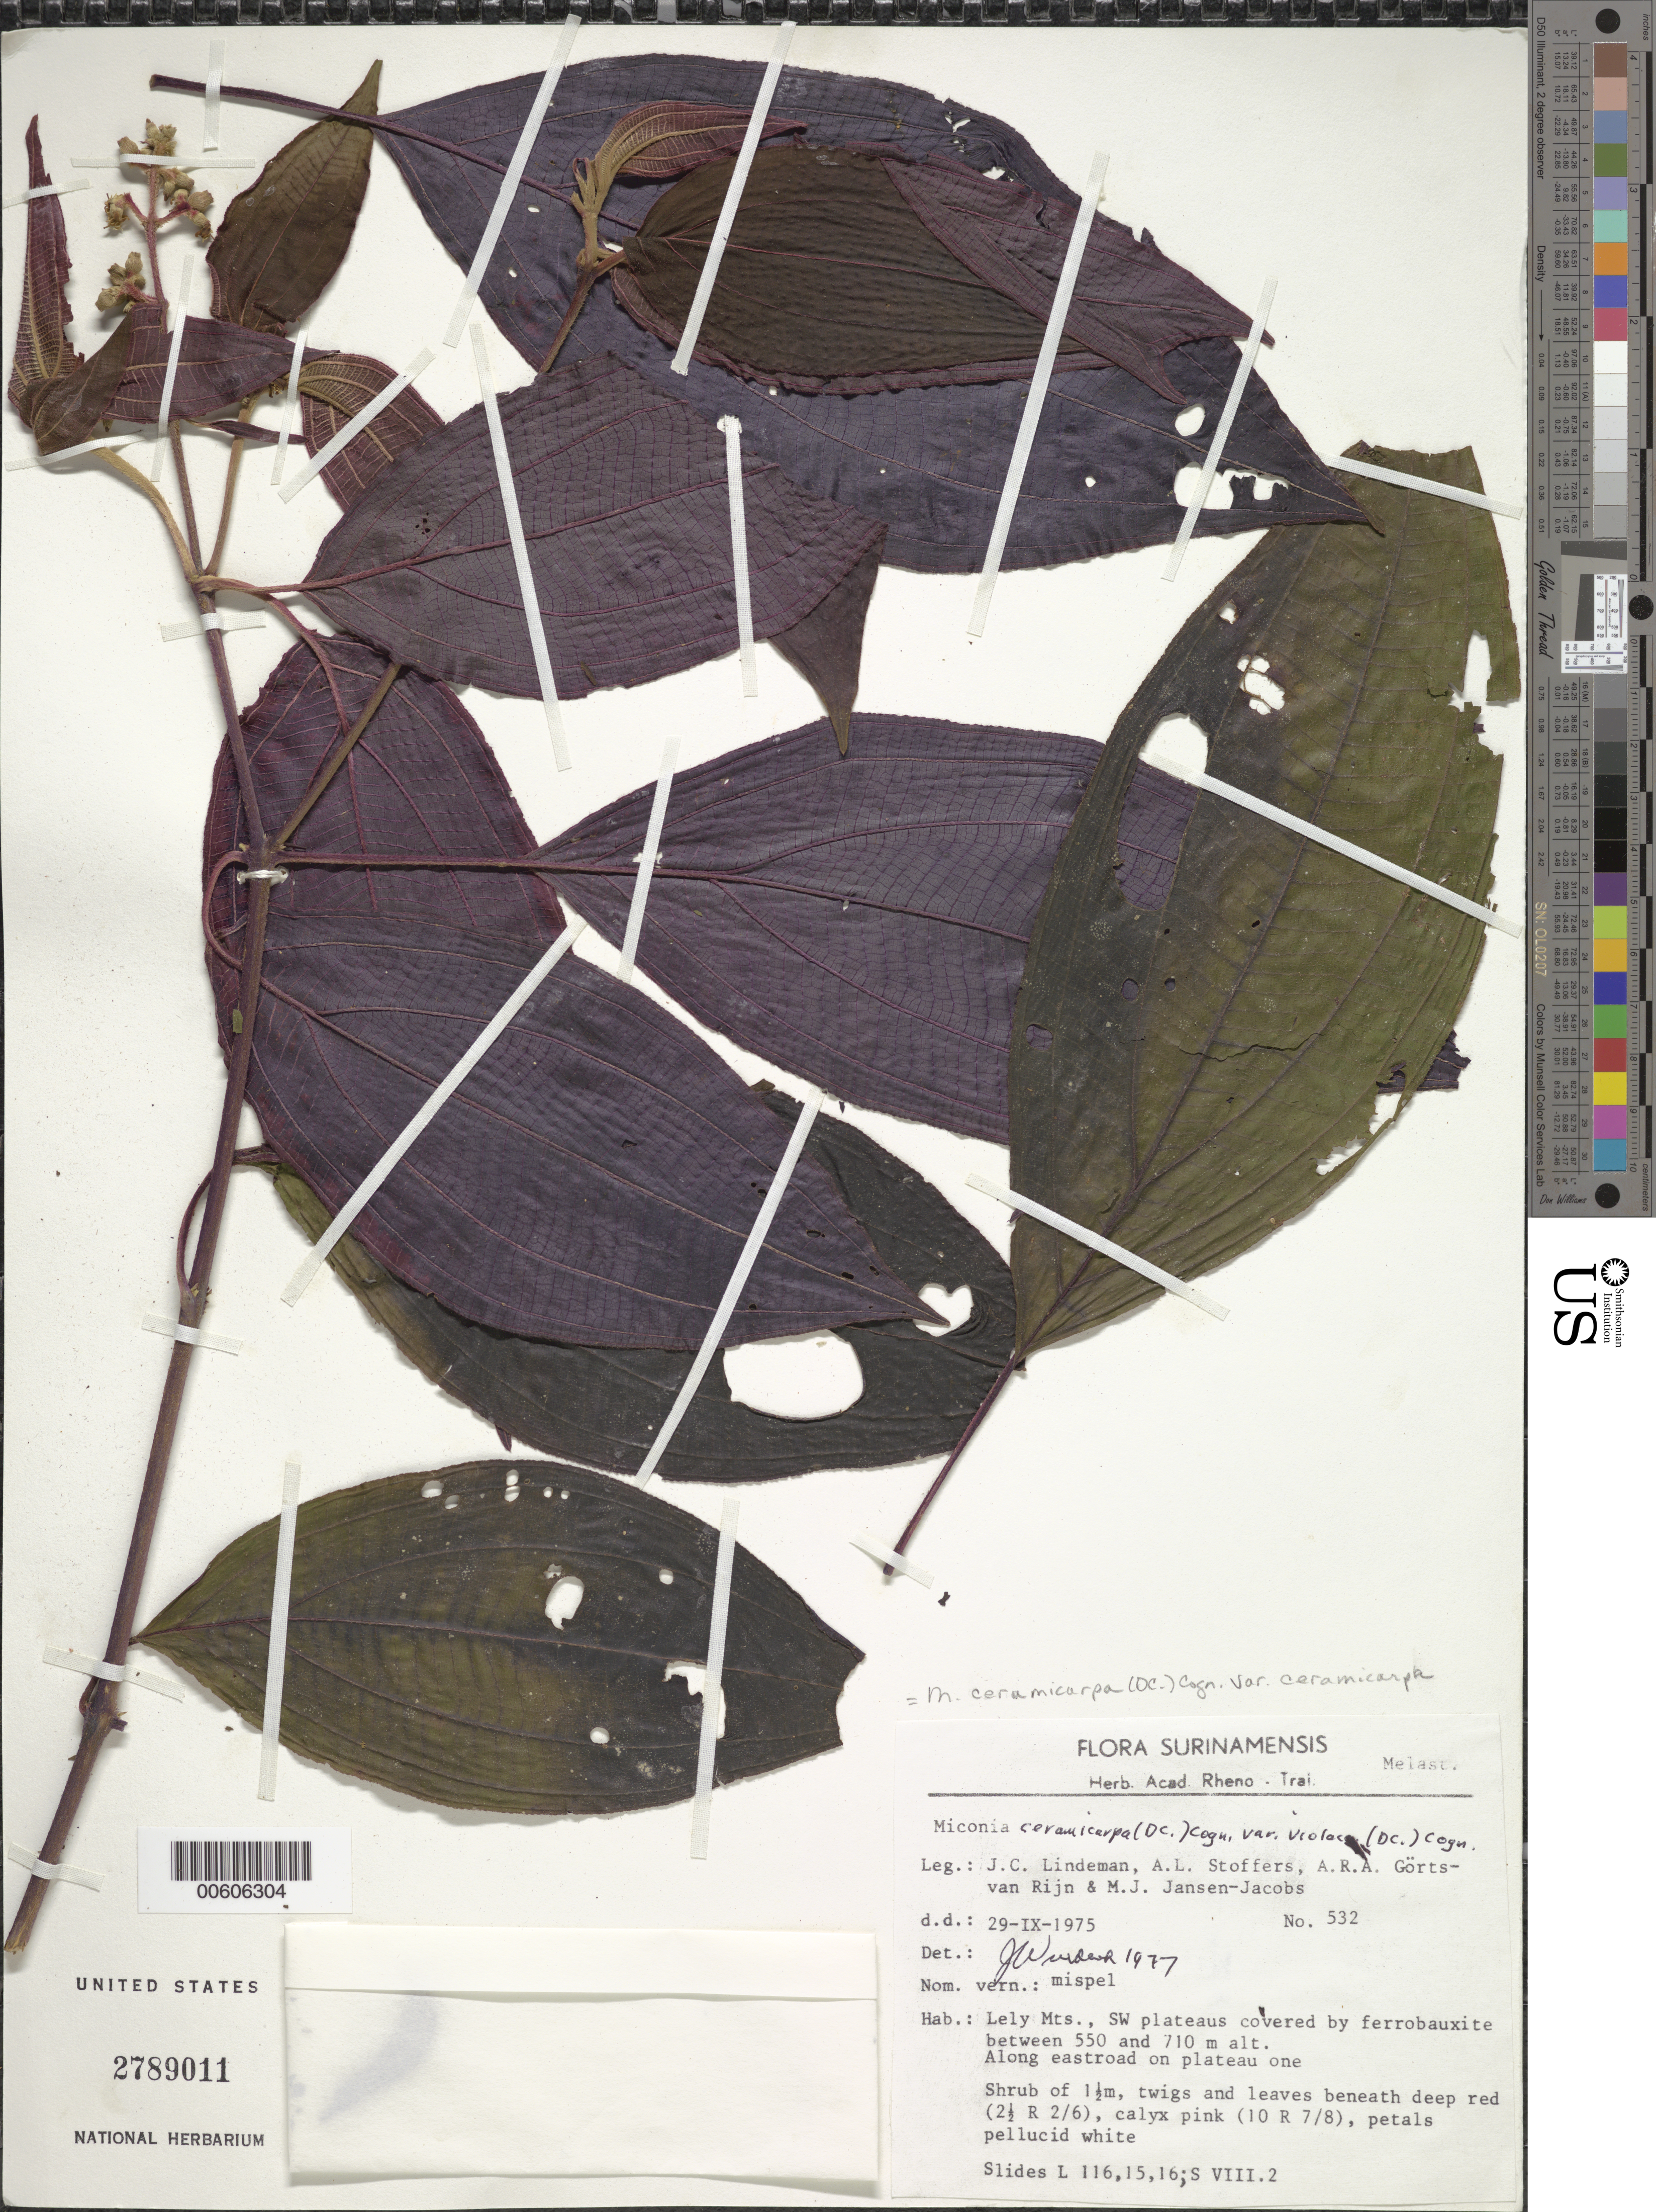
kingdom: Plantae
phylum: Tracheophyta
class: Magnoliopsida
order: Myrtales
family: Melastomataceae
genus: Miconia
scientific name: Miconia ceramicarpa var. ceramicarpa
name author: (DC.) Cogn.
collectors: J. C. Lindeman, A. Stoffers, A. .R. A. Görts-van Rijn & M. J. Jansen-Jacobs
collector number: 75 532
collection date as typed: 29-Sep-75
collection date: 1975-09-29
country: Suriname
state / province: Marowijne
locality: Lely Mts., SW plateaus; along eastroad on plateau one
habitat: SW plateus covered by ferrobauxite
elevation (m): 550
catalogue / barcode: US 2789011